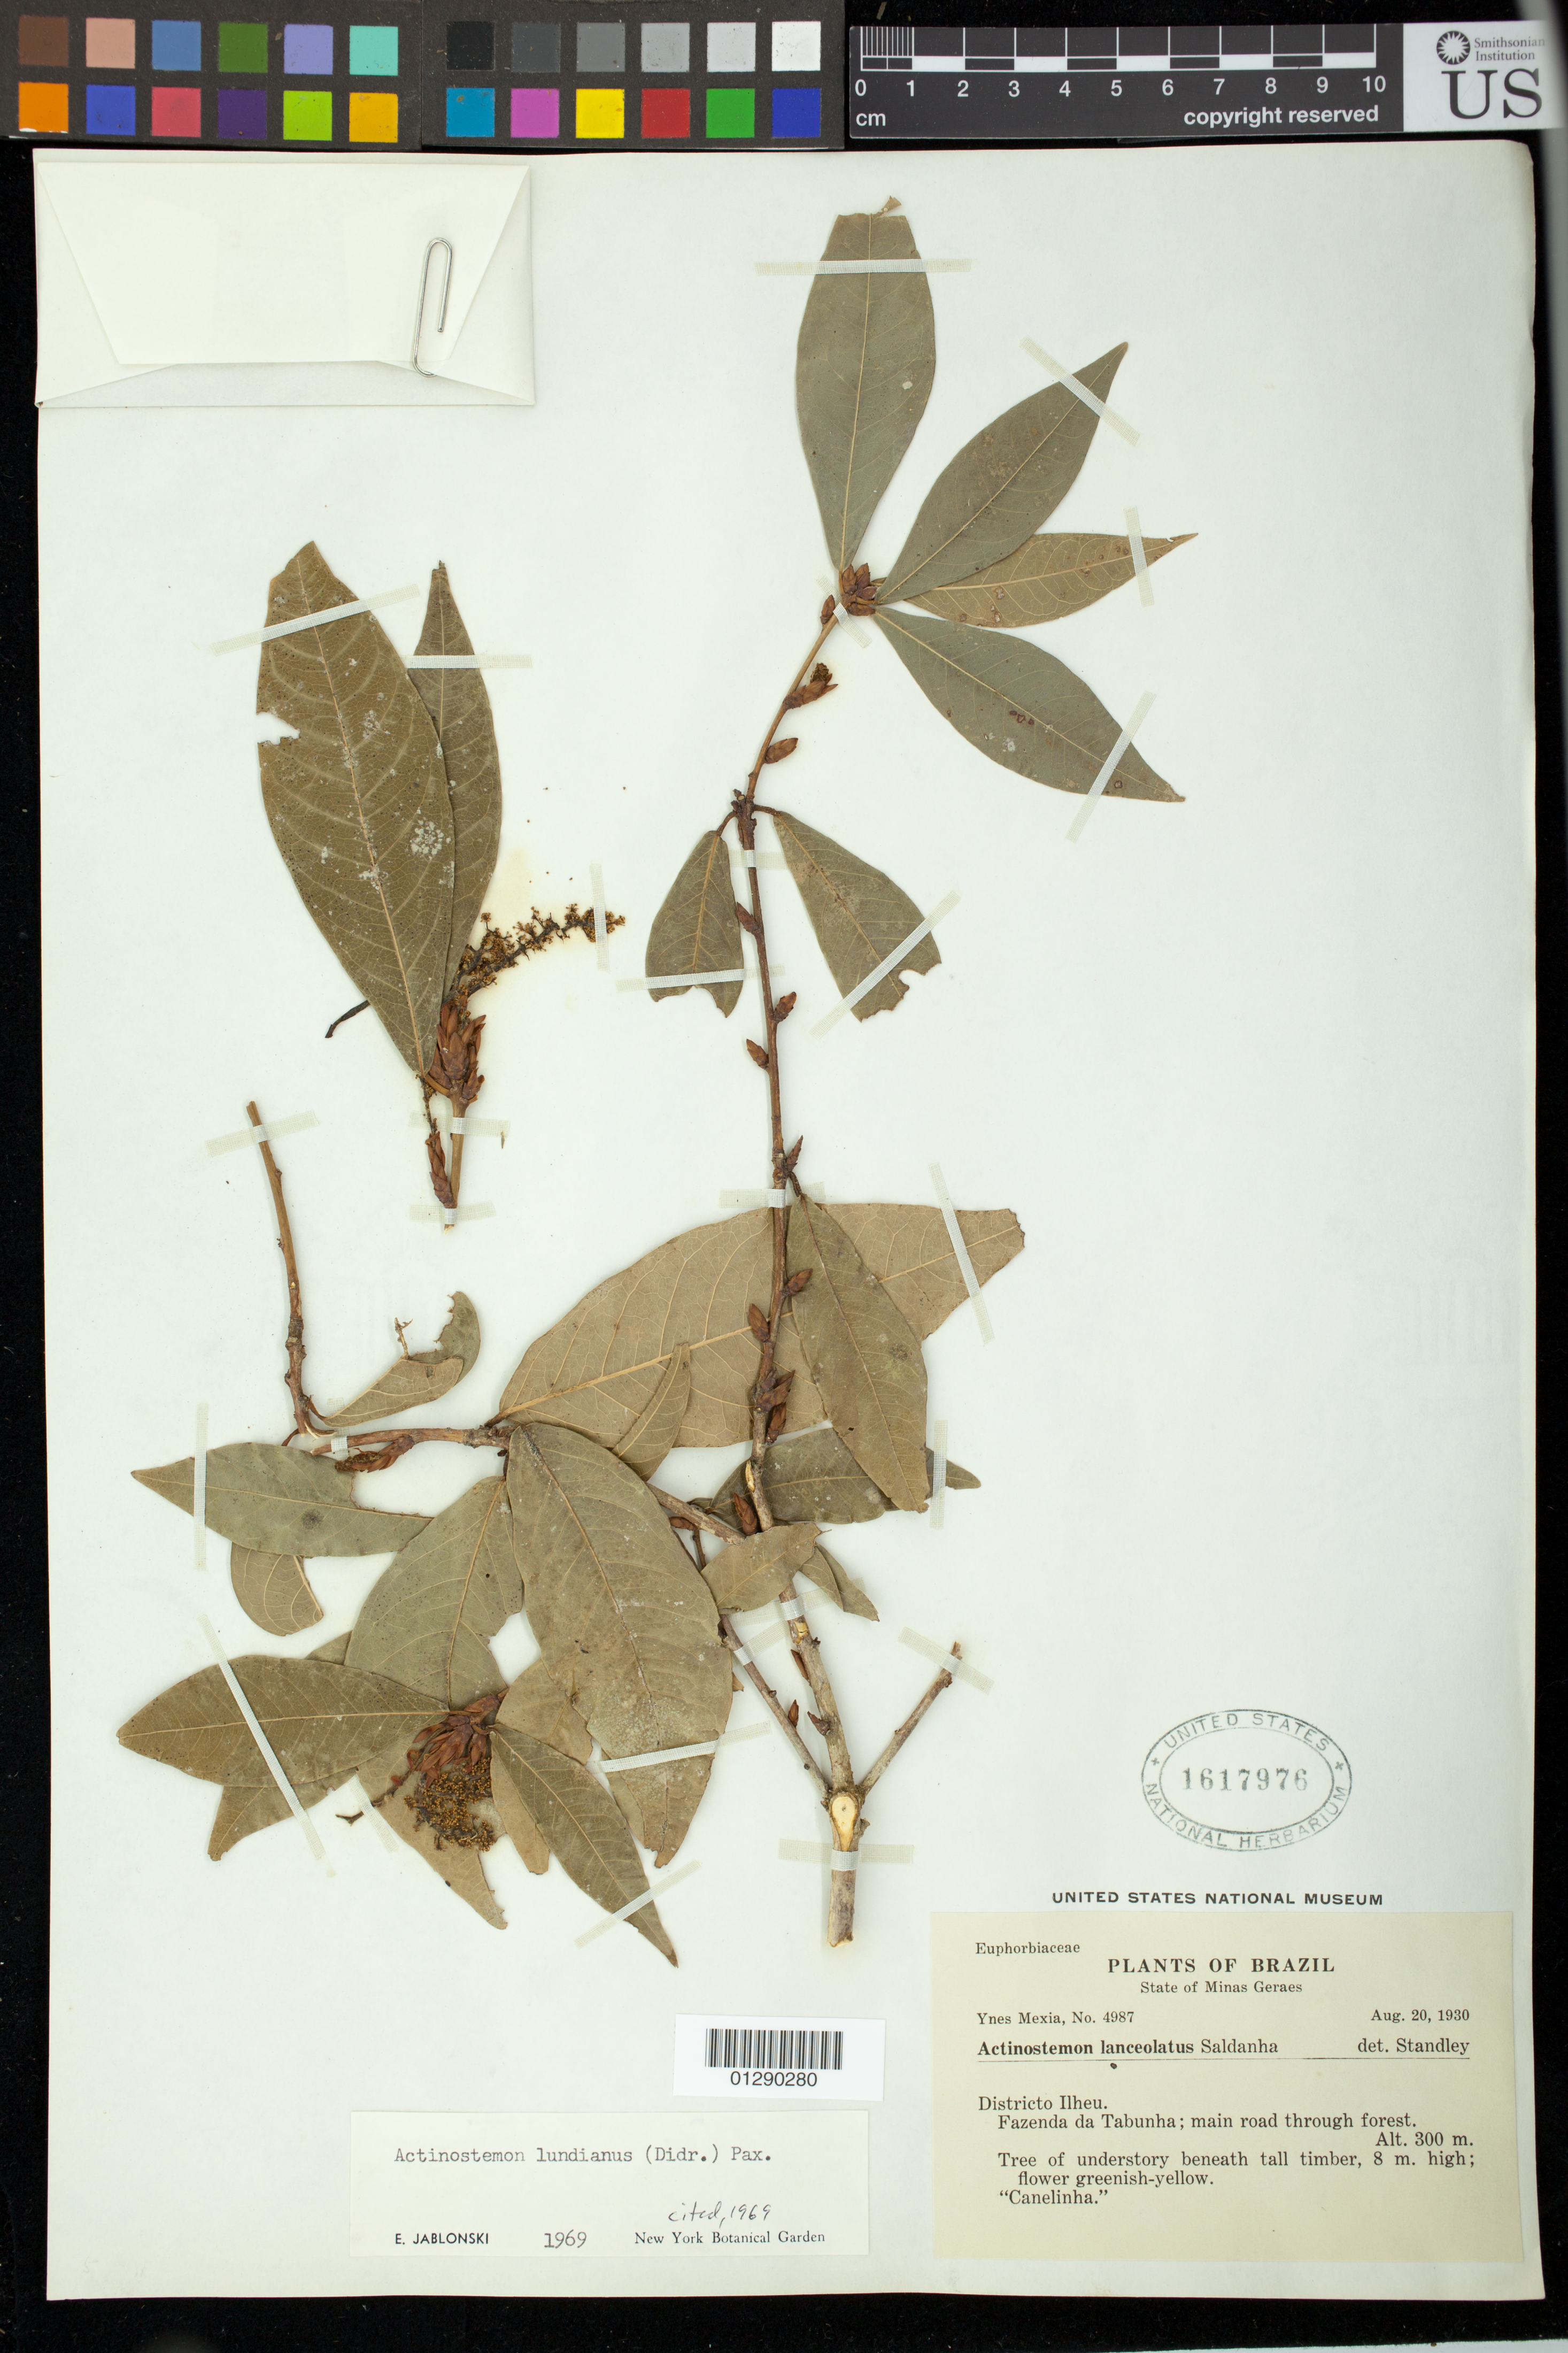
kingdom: Plantae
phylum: Tracheophyta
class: Magnoliopsida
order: Malpighiales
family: Euphorbiaceae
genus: Actinostemon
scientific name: Actinostemon lundianus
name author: (Didr.) Pax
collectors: Y. Mexia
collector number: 4987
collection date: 1930-08-20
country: Brazil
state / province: Minas Gerais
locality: Districto Ilheu. Fazenda da Tabunha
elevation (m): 300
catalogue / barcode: US 1617976